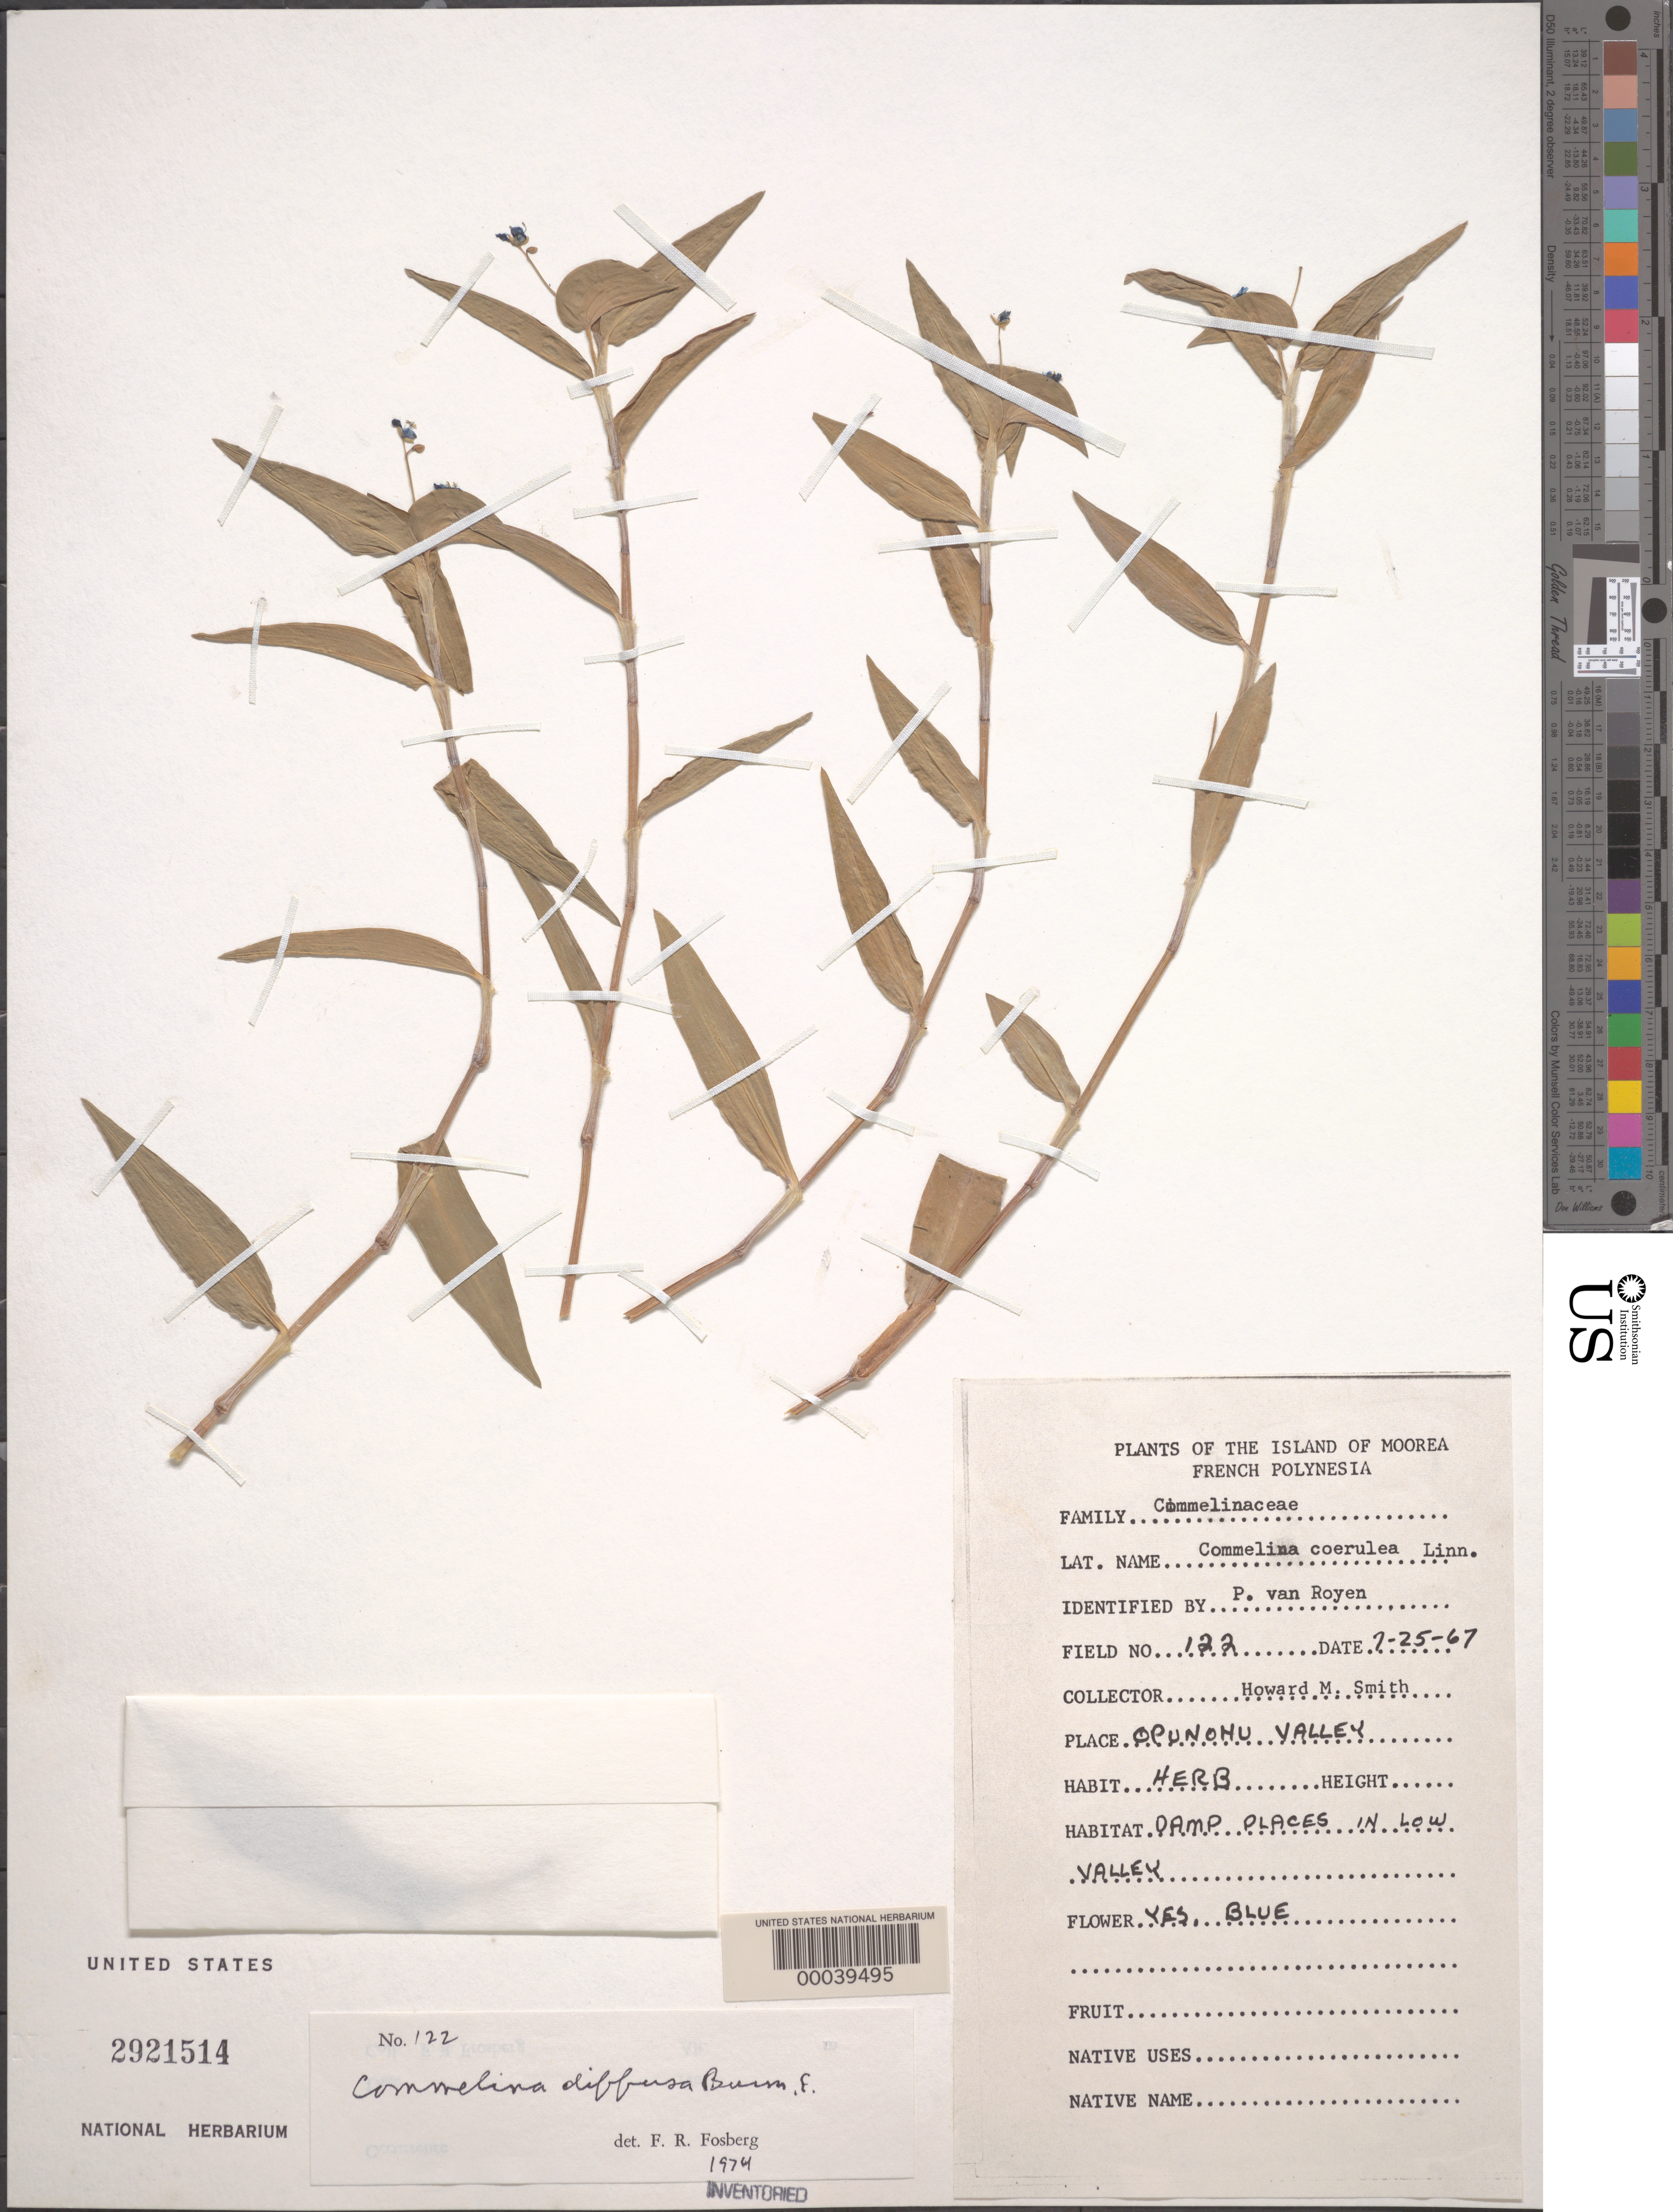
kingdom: Plantae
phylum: Tracheophyta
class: Liliopsida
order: Commelinales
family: Commelinaceae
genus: Commelina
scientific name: Commelina diffusa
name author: Burm. f.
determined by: Fosberg, F. R.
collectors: H. M. Smith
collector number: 122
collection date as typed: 25 Jul 1967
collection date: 1967-07-25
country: French Polynesia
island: Moorea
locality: Opunottu valley [Society Is.]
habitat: Damp area, low valley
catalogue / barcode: US 2921514